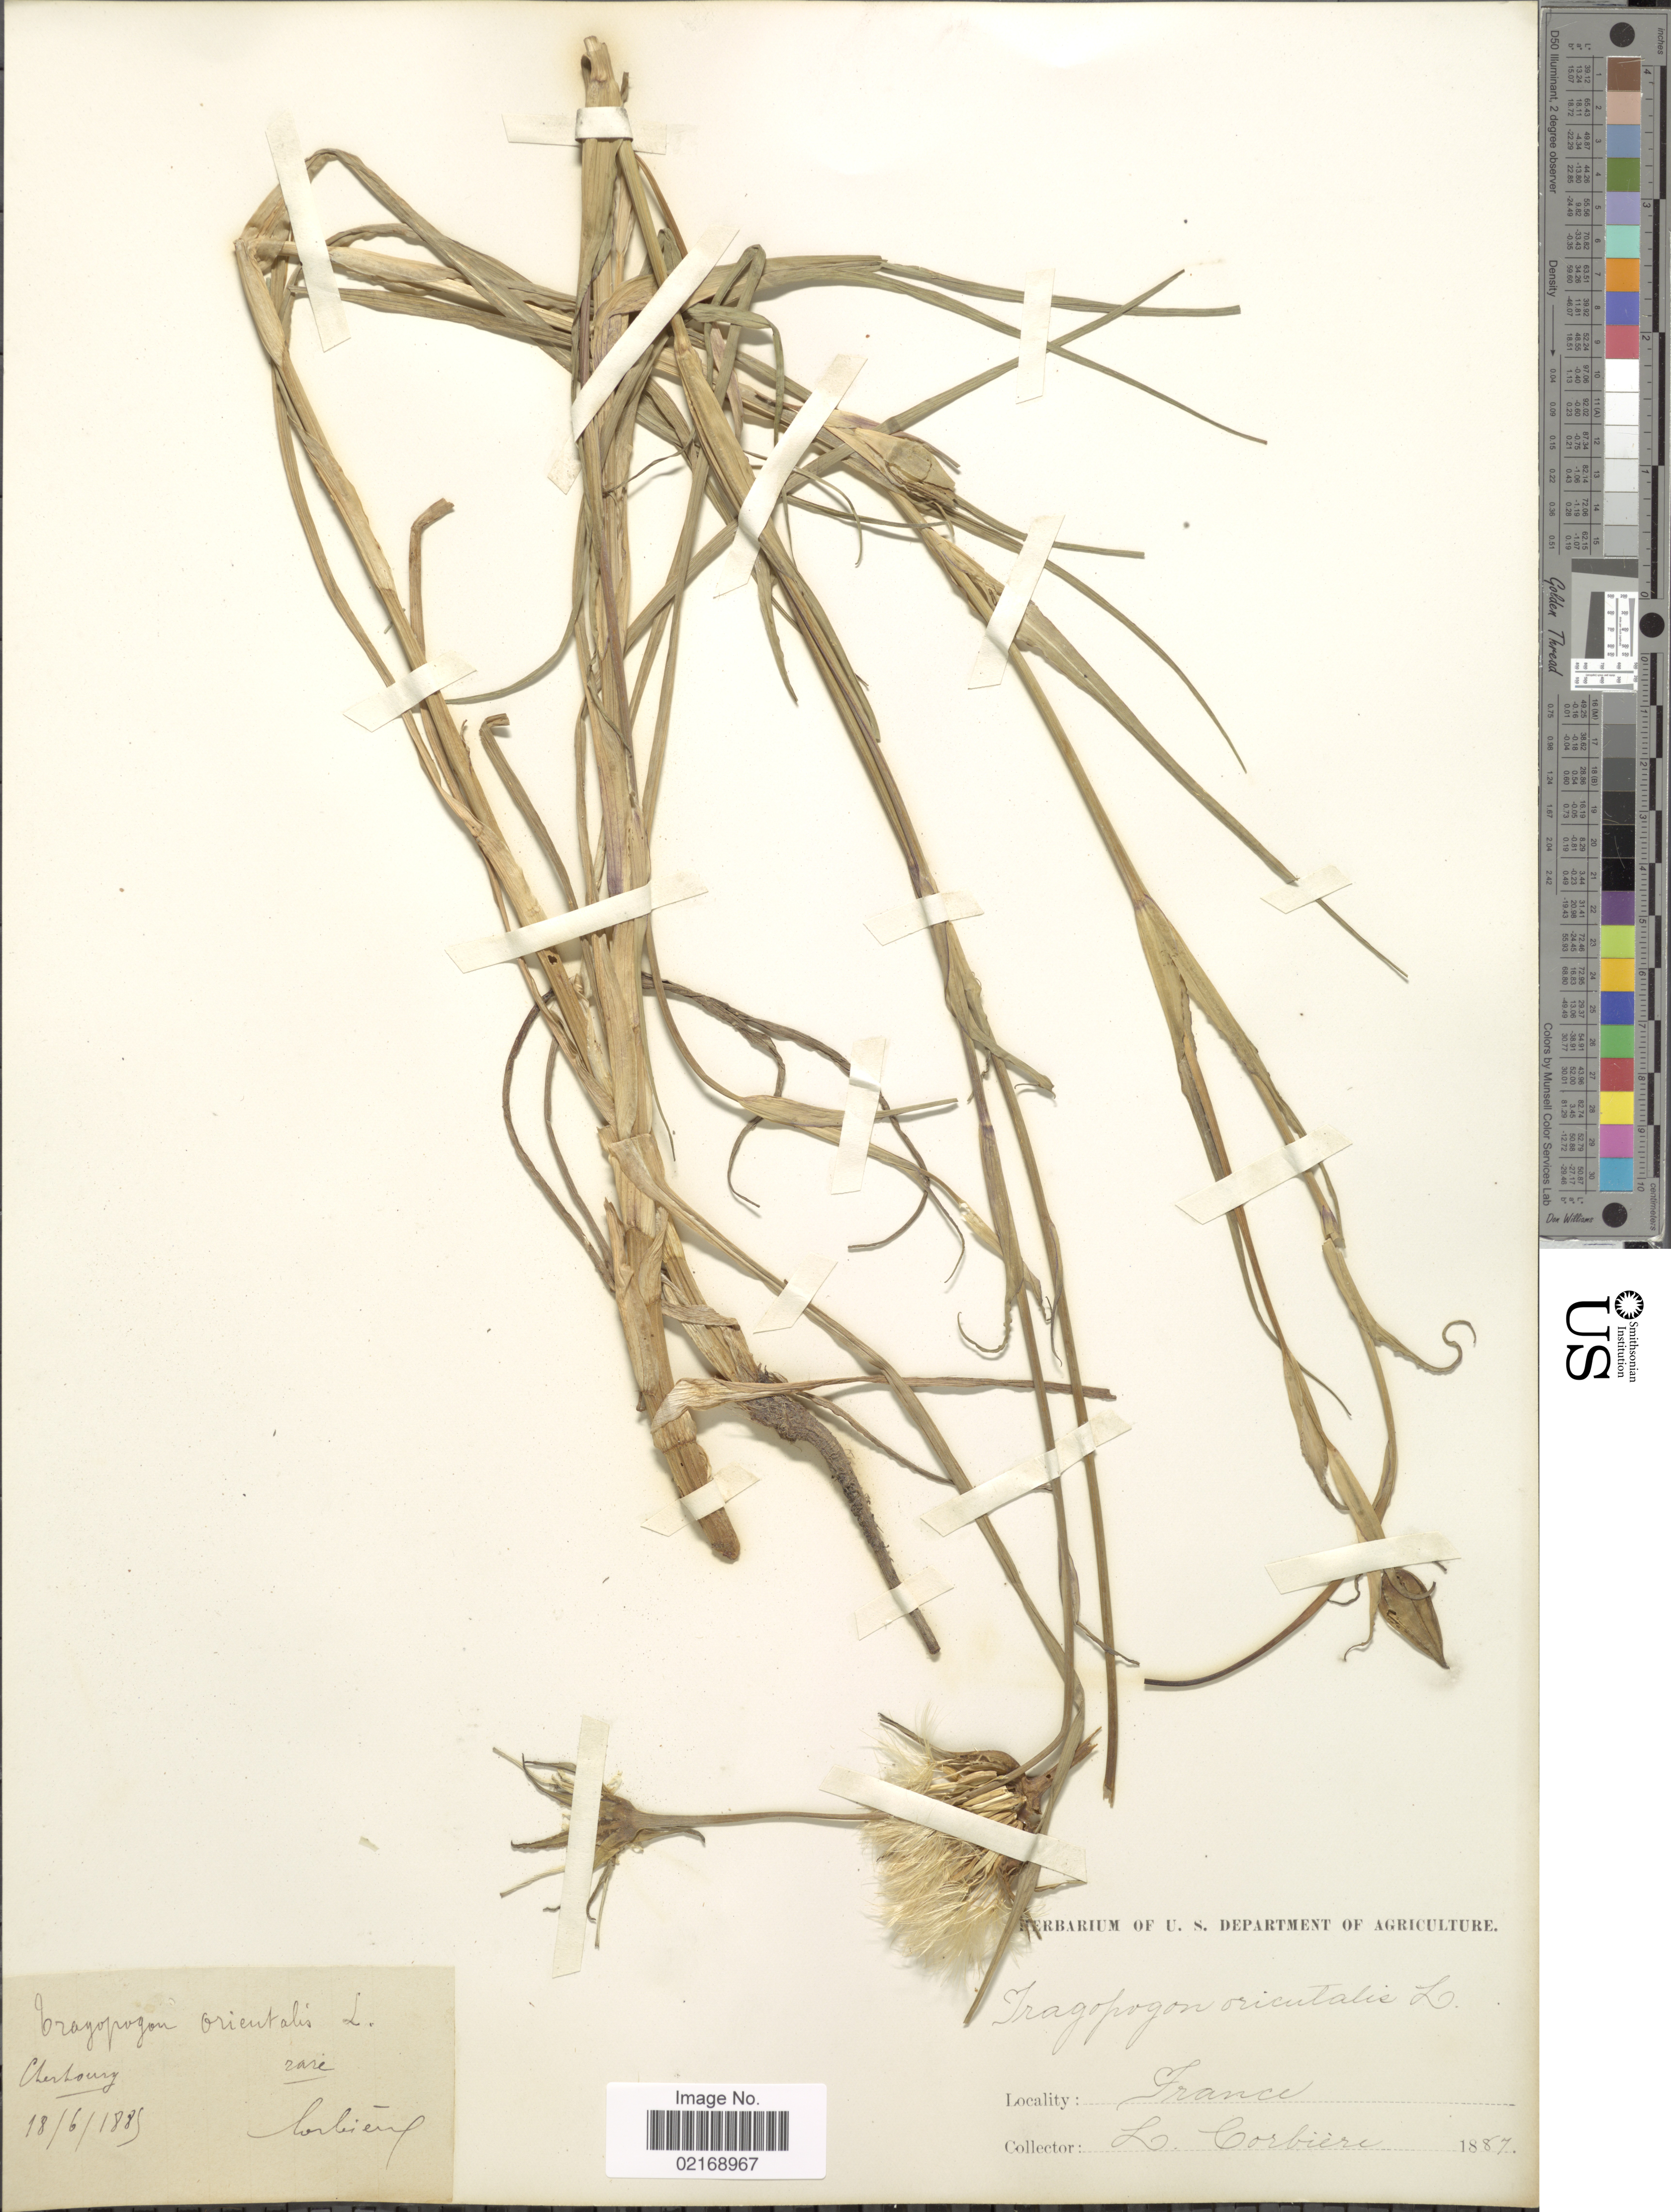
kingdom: Plantae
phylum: Tracheophyta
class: Magnoliopsida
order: Asterales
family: Asteraceae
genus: Tragopogon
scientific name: Tragopogon orientalis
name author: L.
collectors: L. Corbière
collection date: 1887-06-18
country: France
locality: Cherbourg